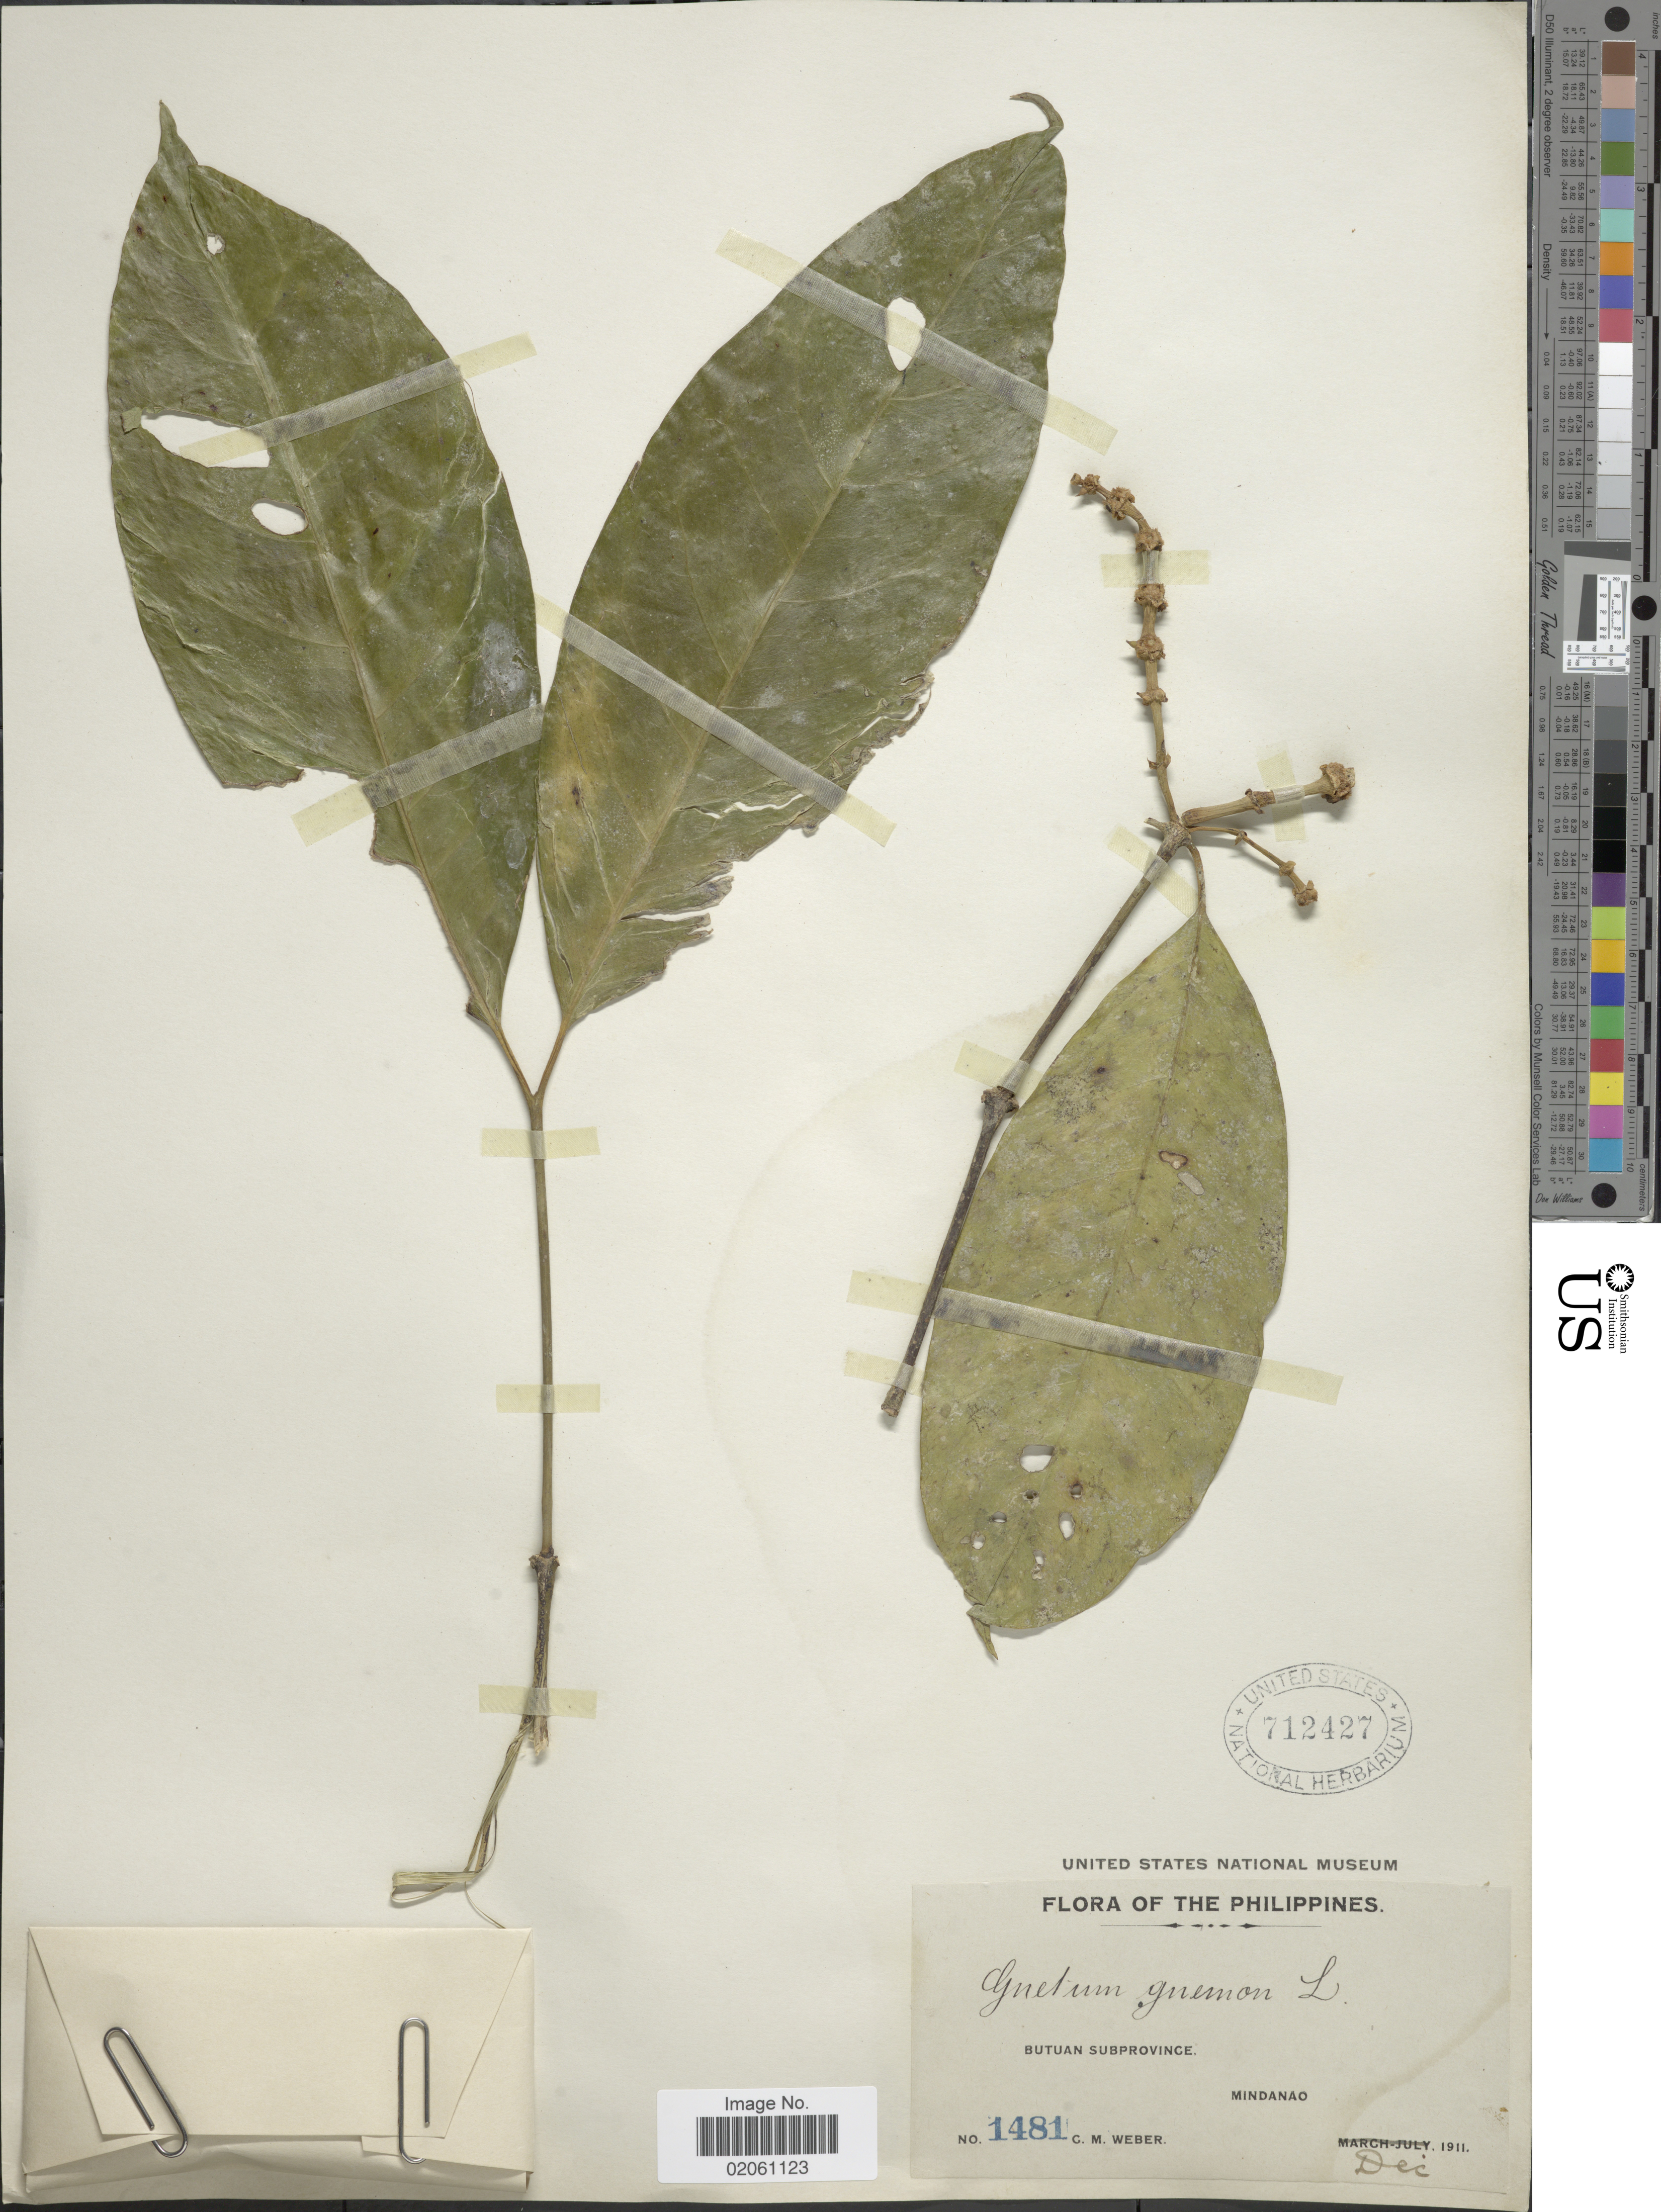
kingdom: Plantae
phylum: Tracheophyta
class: Gnetopsida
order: Gnetales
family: Gnetaceae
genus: Gnetum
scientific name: Gnetum gnemon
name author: L.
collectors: C. M. Weber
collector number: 1481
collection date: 1911-12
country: Philippines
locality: Butuan Subprovince. Mindanao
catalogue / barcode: US 712427